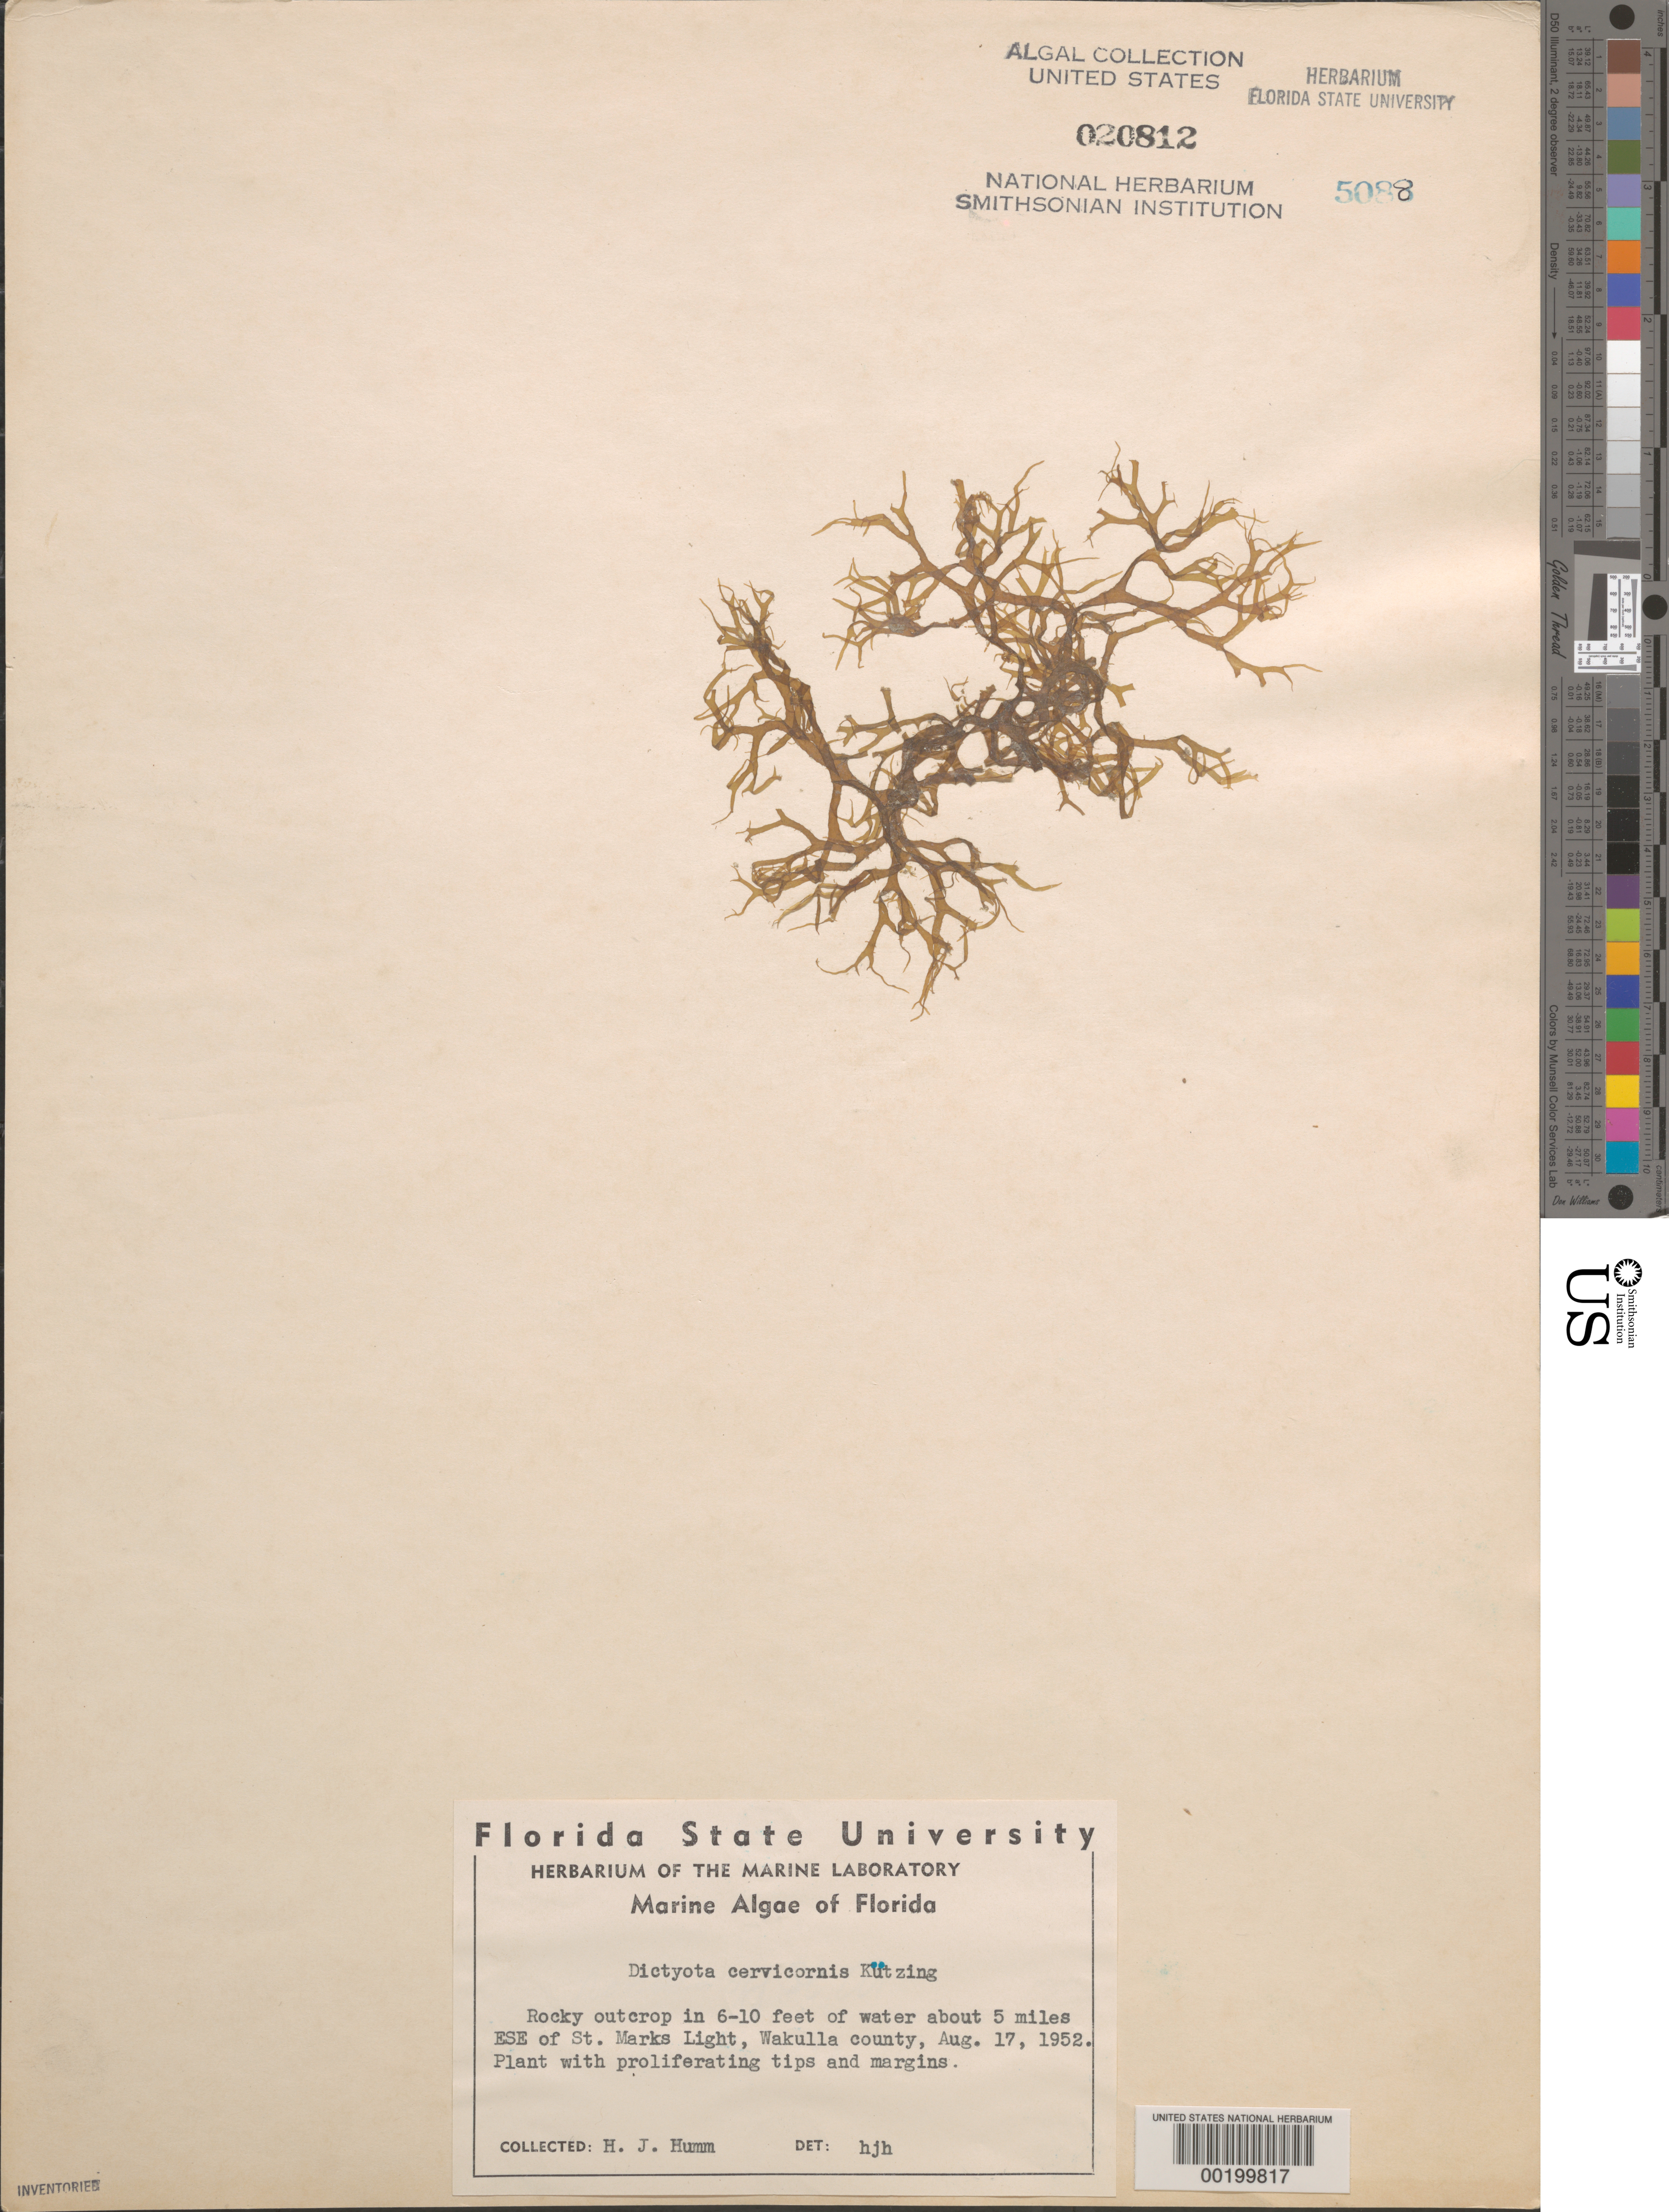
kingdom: Chromista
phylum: Ochrophyta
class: Phaeophyceae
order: Dictyotales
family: Dictyotaceae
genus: Dictyota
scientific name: Dictyota cervicornis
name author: Kütz.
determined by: Humm, Harold J.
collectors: H. J. Humm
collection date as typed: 17 Aug 1952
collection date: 1952-08-17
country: United States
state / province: Florida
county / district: Wakulla County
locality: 5 miles east southeast of St. Marks Light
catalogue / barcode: US 20812